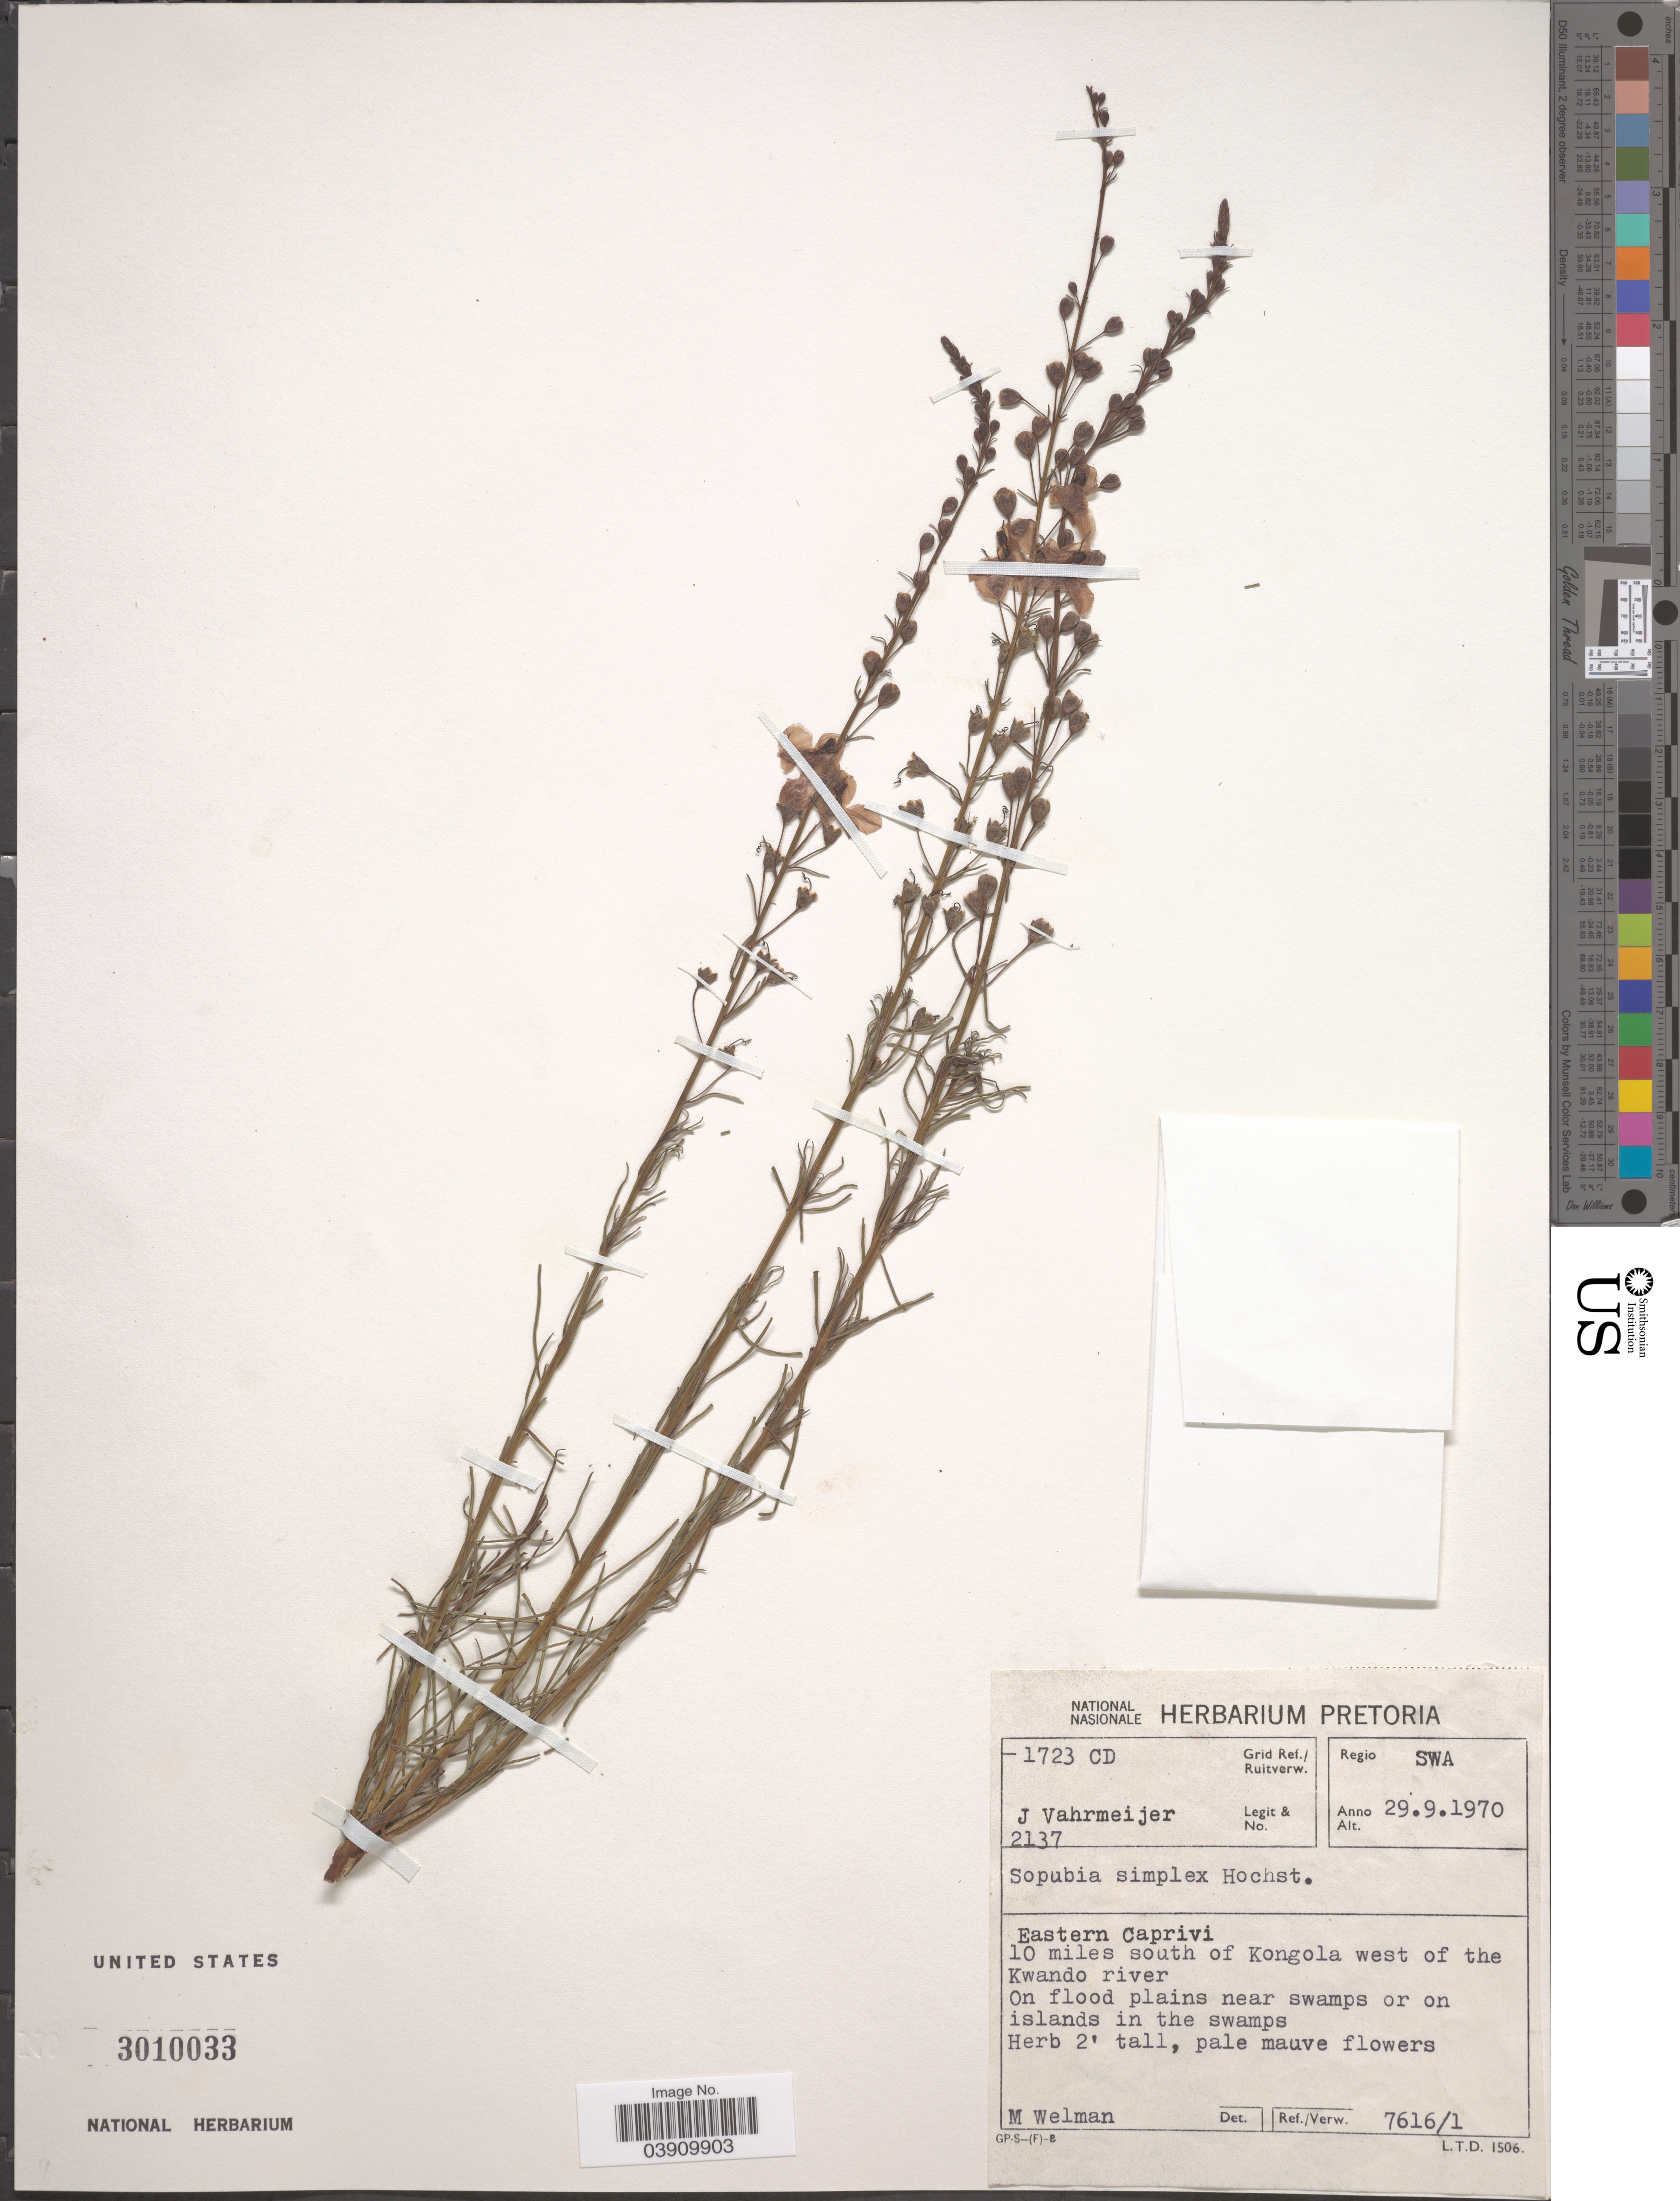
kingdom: Plantae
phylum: Tracheophyta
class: Magnoliopsida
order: Lamiales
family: Orobanchaceae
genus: Sopubia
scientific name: Sopubia simplex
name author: Hochst. & Hochst.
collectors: J. Vahrmeijer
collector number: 2137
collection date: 1970-09-29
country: Namibia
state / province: Caprivi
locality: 1723 CD Grid Ref./ Ruitverw. Regio SWA. Eastern Caprivi. 10 miles south of Kongola west of the Kwando river.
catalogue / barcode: US 3010033